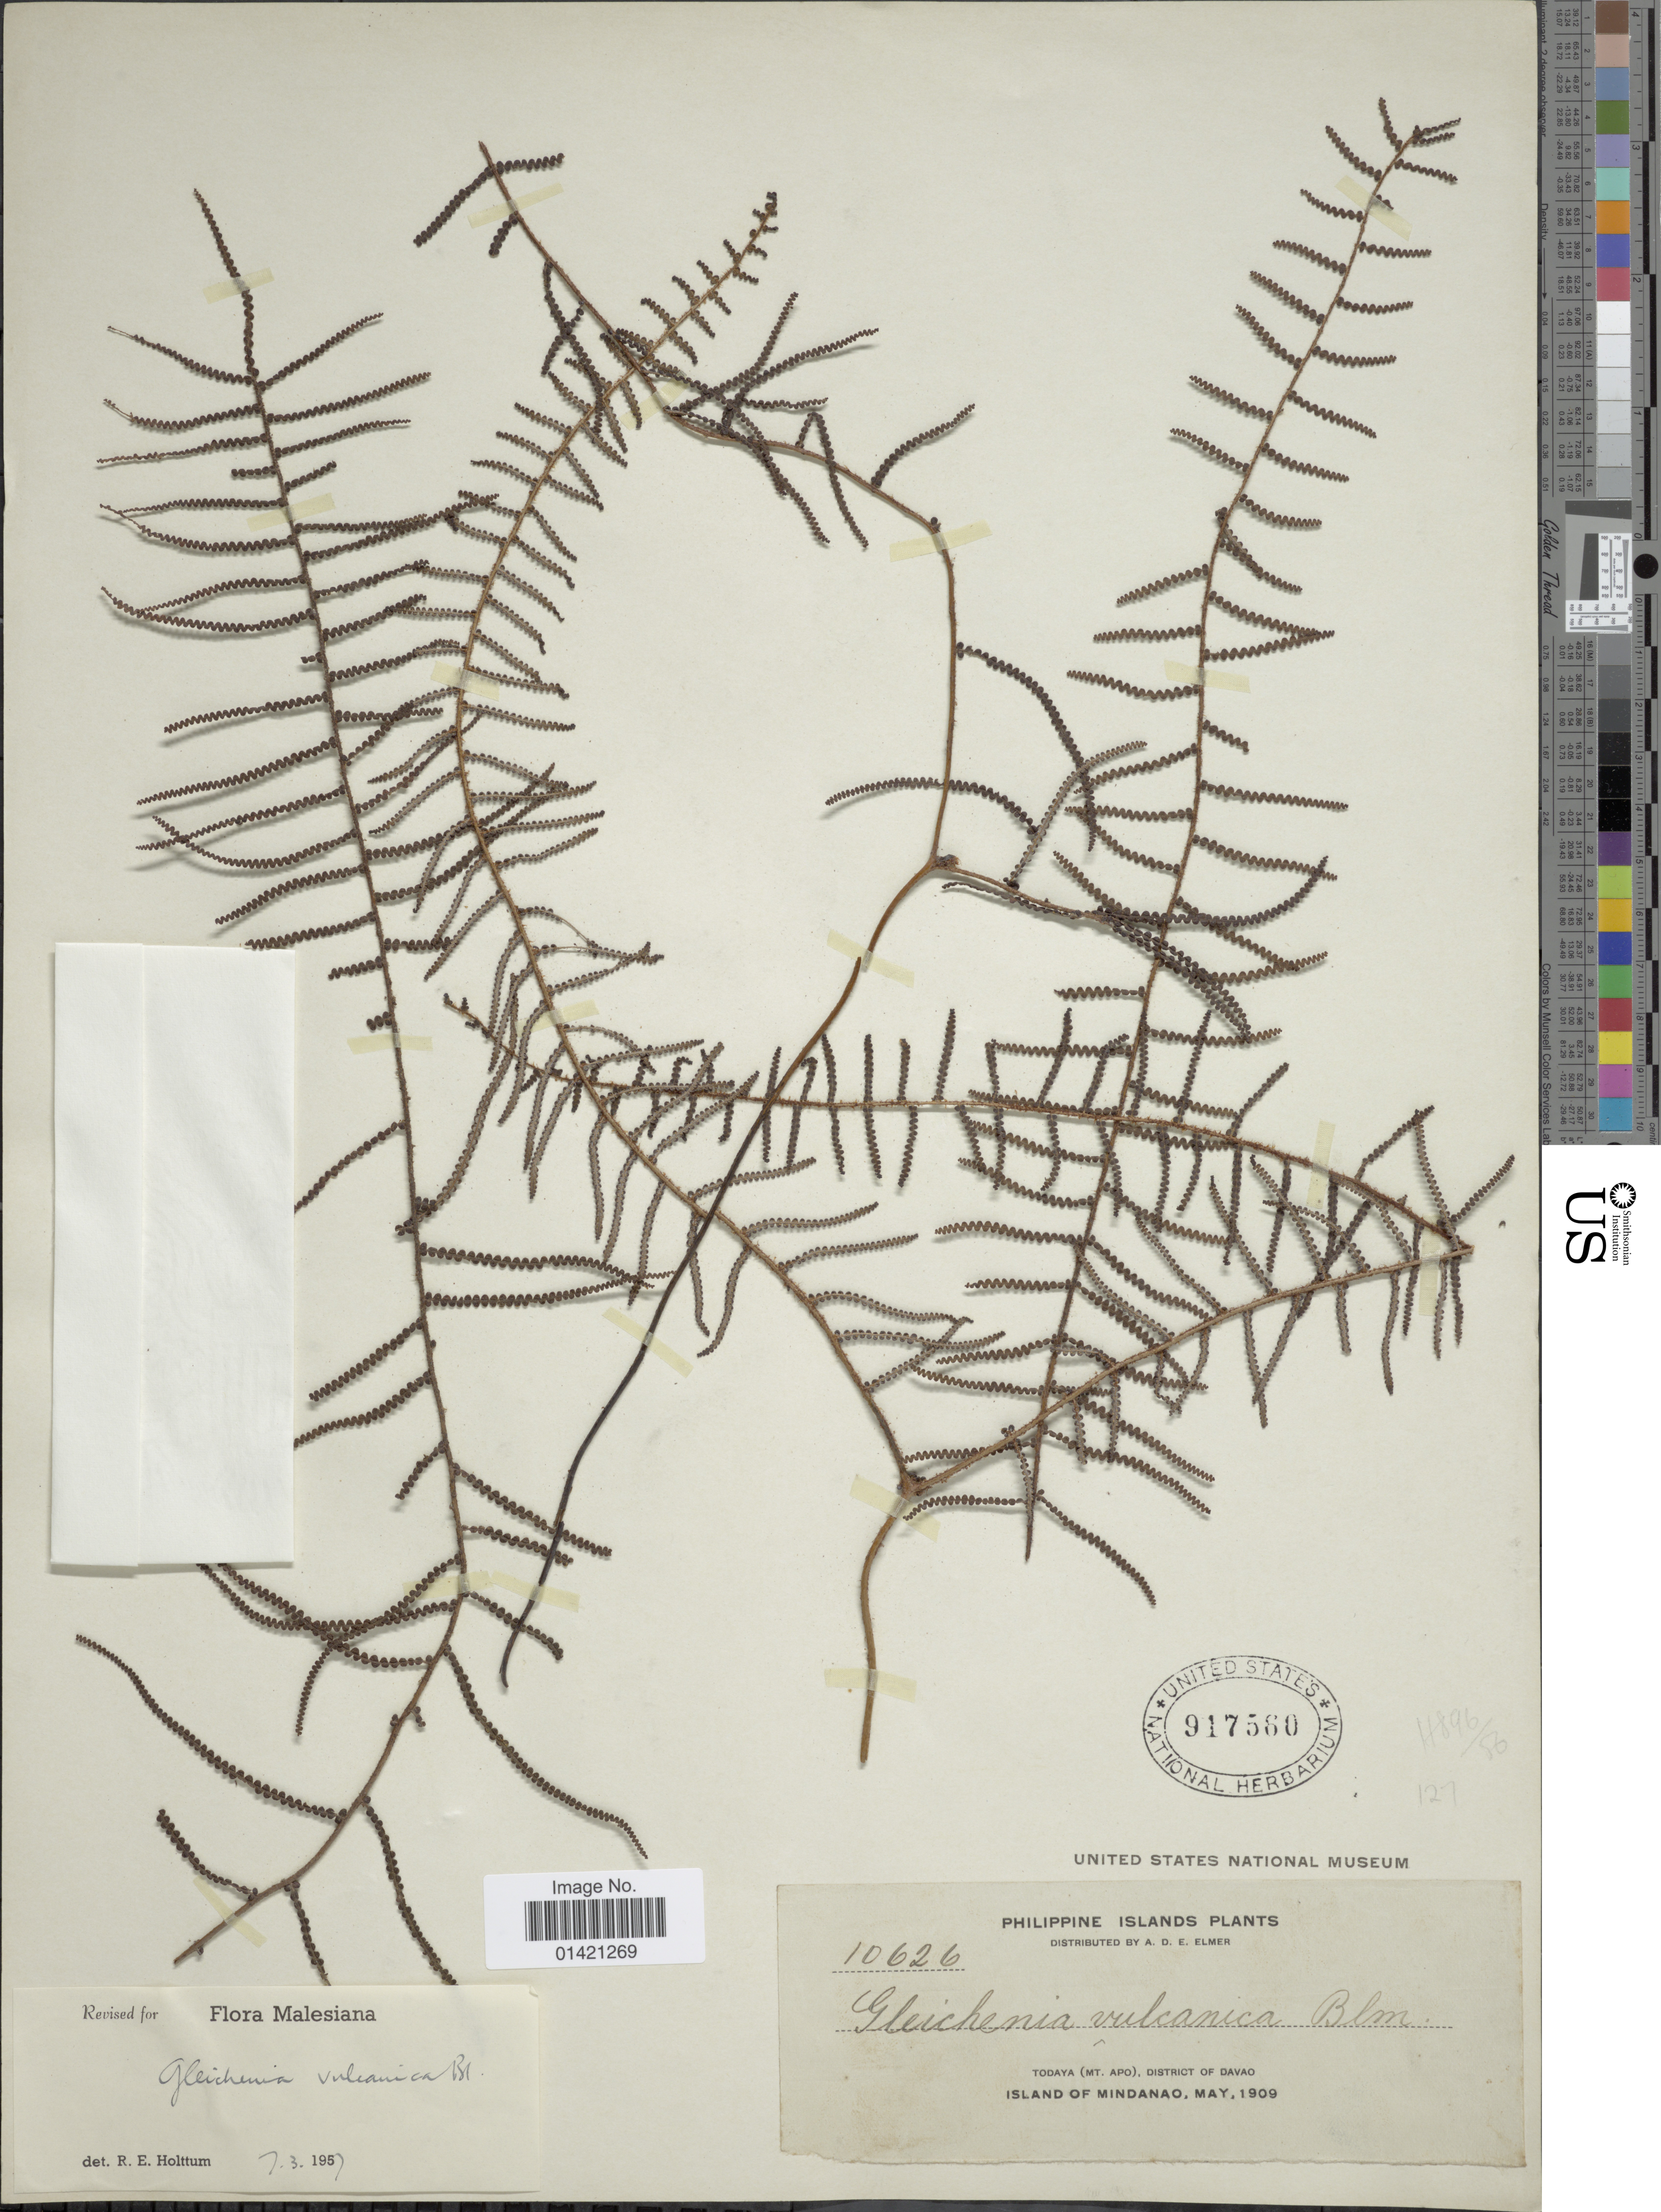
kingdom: Plantae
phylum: Tracheophyta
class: Polypodiopsida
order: Gleicheniales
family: Gleicheniaceae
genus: Gleichenia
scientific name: Gleichenia vulcanica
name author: Blume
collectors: A. D. E. Elmer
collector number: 10626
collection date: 1909-05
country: Philippines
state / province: Davao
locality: Todaya (Mt. Apo), District of Davao. Island of Mindanao.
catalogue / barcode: US 917560